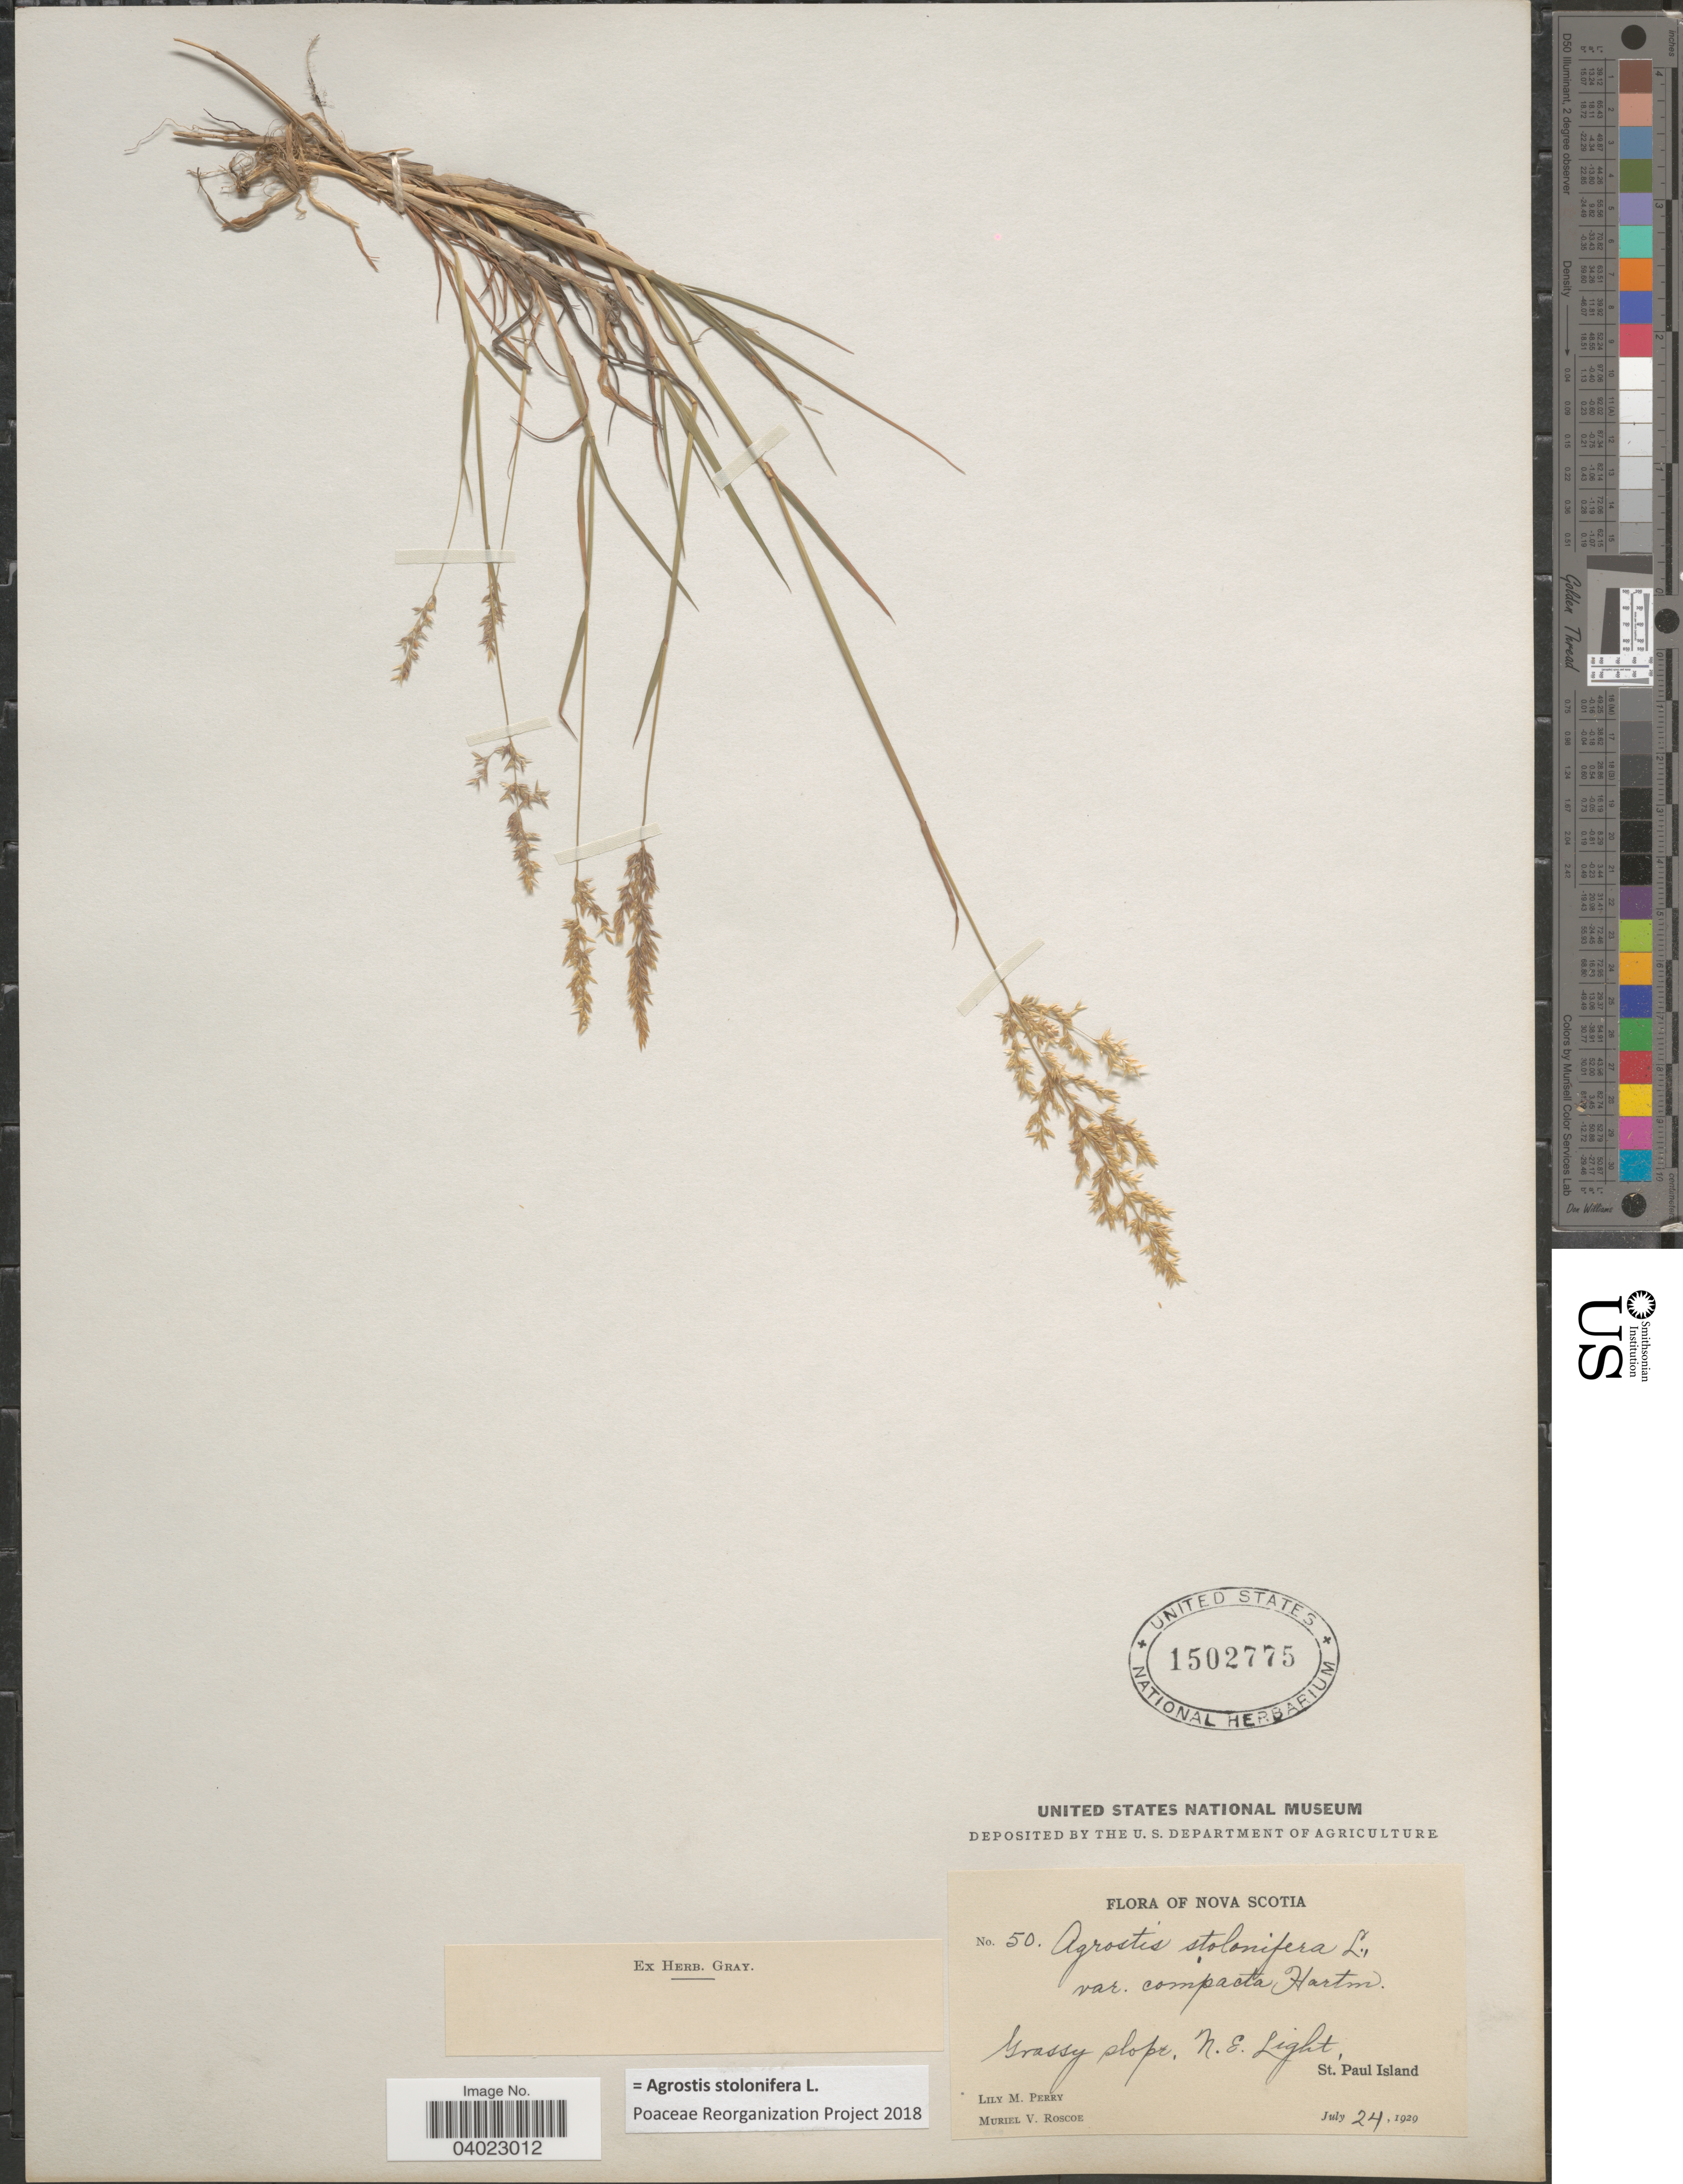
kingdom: Plantae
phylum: Tracheophyta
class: Liliopsida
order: Poales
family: Poaceae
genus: Agrostis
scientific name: Agrostis stolonifera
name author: L.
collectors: L. M. Perry & M. Roscoe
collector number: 50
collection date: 1929-07-24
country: Canada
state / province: Nova Scotia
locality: Grassy slope, N.E. Light, St. Paul Island.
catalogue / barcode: US 1502775